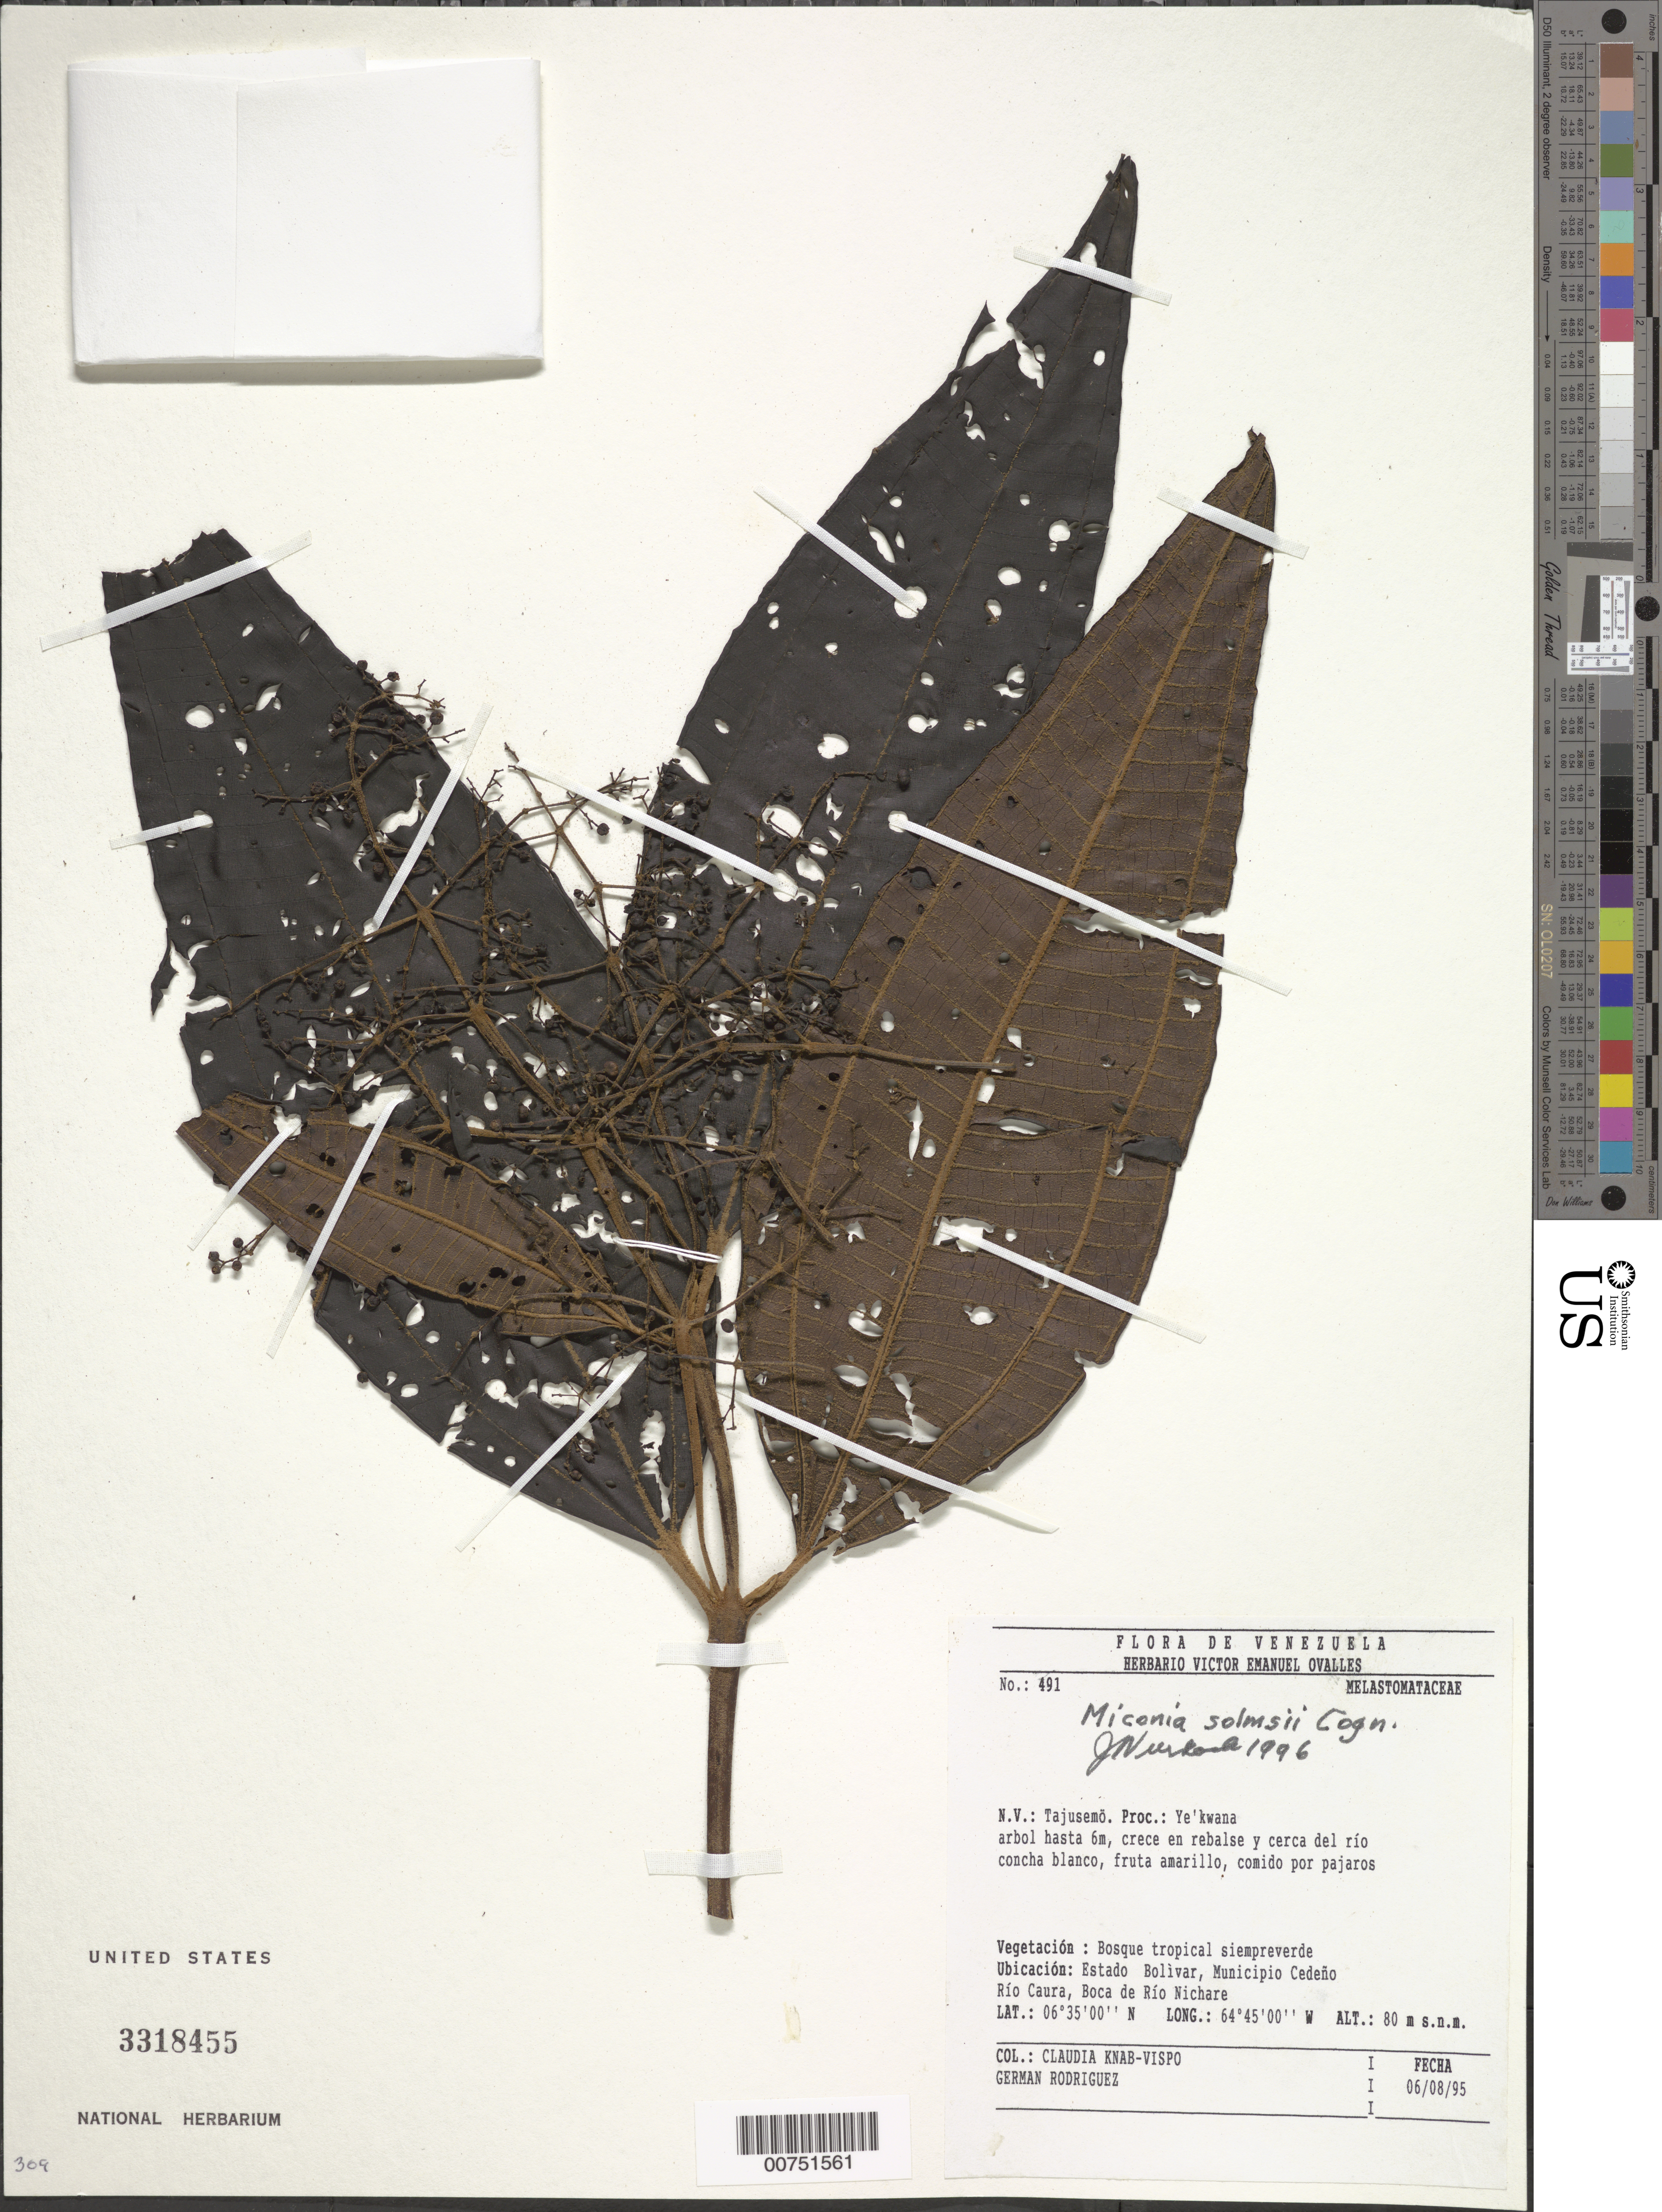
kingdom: Plantae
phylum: Tracheophyta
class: Magnoliopsida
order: Myrtales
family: Melastomataceae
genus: Miconia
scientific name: Miconia solmsii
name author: Cogn.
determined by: Wurdack, John J., (US), US (UNITED STATES)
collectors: C. Knab-Vispo & G. Rodriguez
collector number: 491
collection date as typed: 6-Aug-95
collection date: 1995-08-06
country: Venezuela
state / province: Bolívar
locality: Mun. Cedeño, Río Caura, Boca de Río Nichare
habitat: Bosque tropical siempreverde; crece en rebalse y cerca del rio concha blanco,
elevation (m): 80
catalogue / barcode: US 3318455